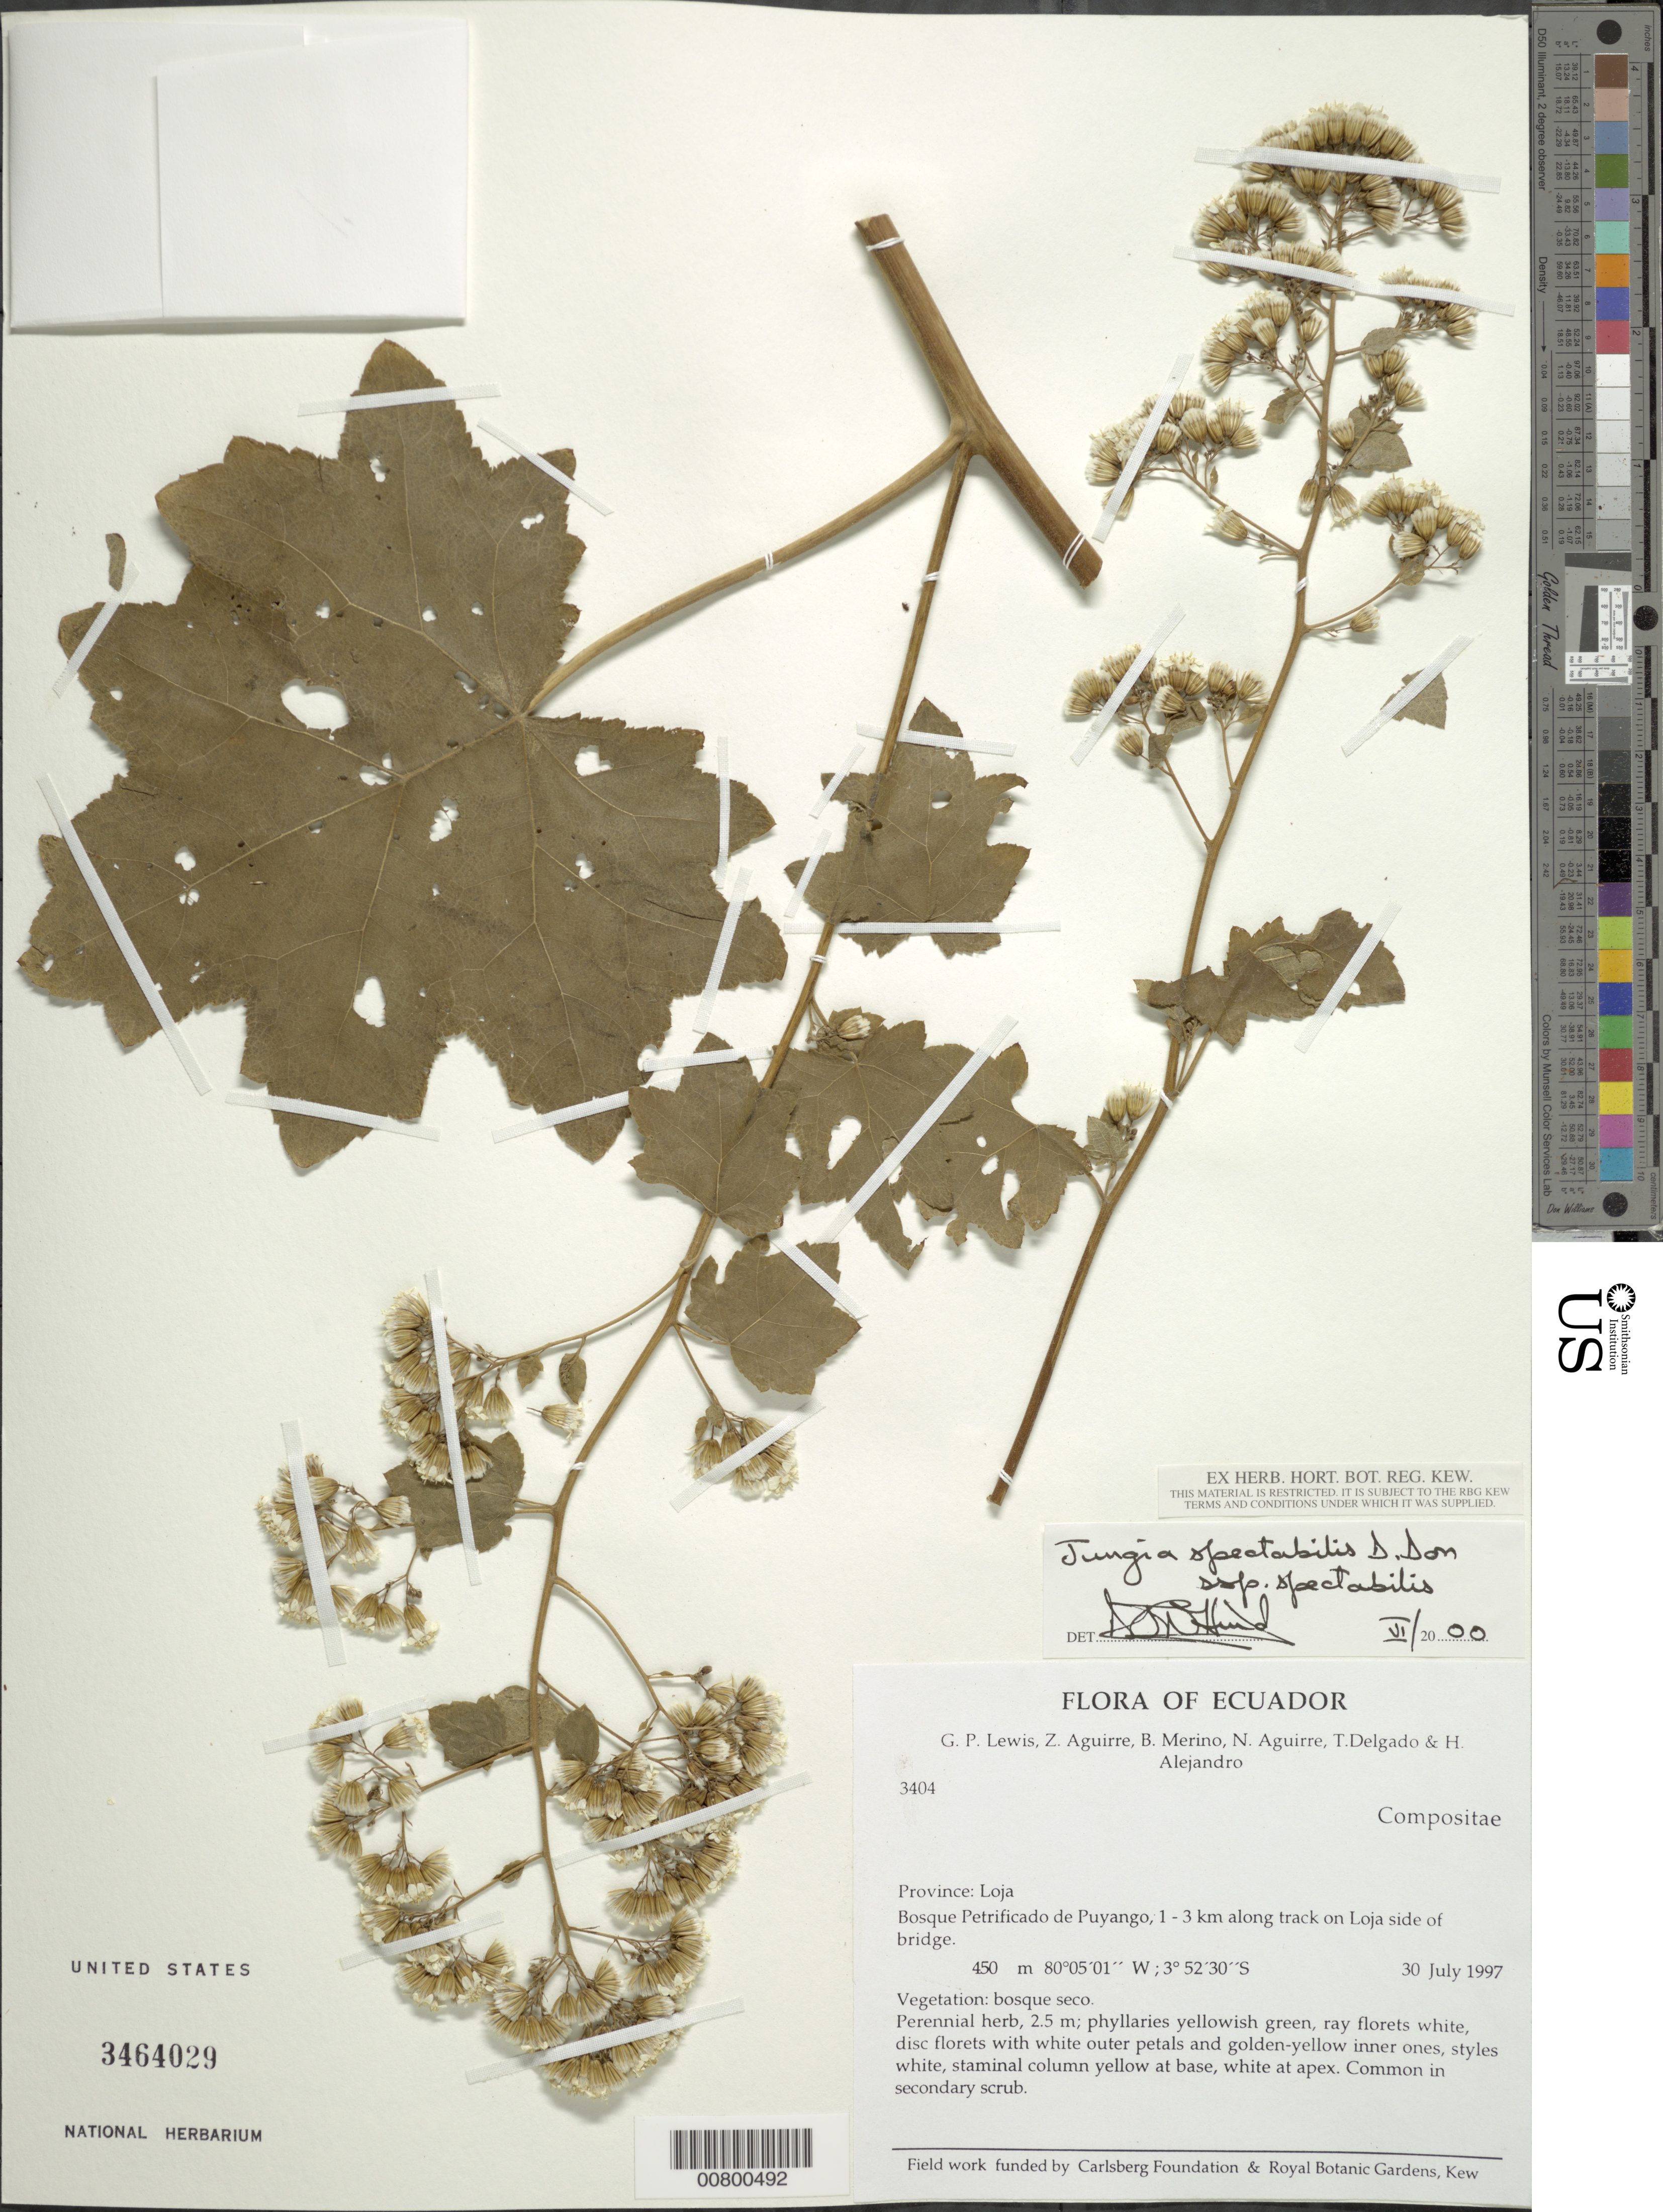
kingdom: Plantae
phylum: Tracheophyta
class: Magnoliopsida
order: Asterales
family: Asteraceae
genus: Jungia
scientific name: Jungia spectabilis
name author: D. Don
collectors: G. P. Lewis, Z. Aguirre, B. Merino, N. Aguirre, T. Delgado & H. Alejandro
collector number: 3404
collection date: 1997-07-30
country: Ecuador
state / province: Loja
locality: Bosque Petrificado de Puyango, 1-3 km along track on Loja side of bridge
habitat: Bosque secundario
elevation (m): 450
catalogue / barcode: US 3464029